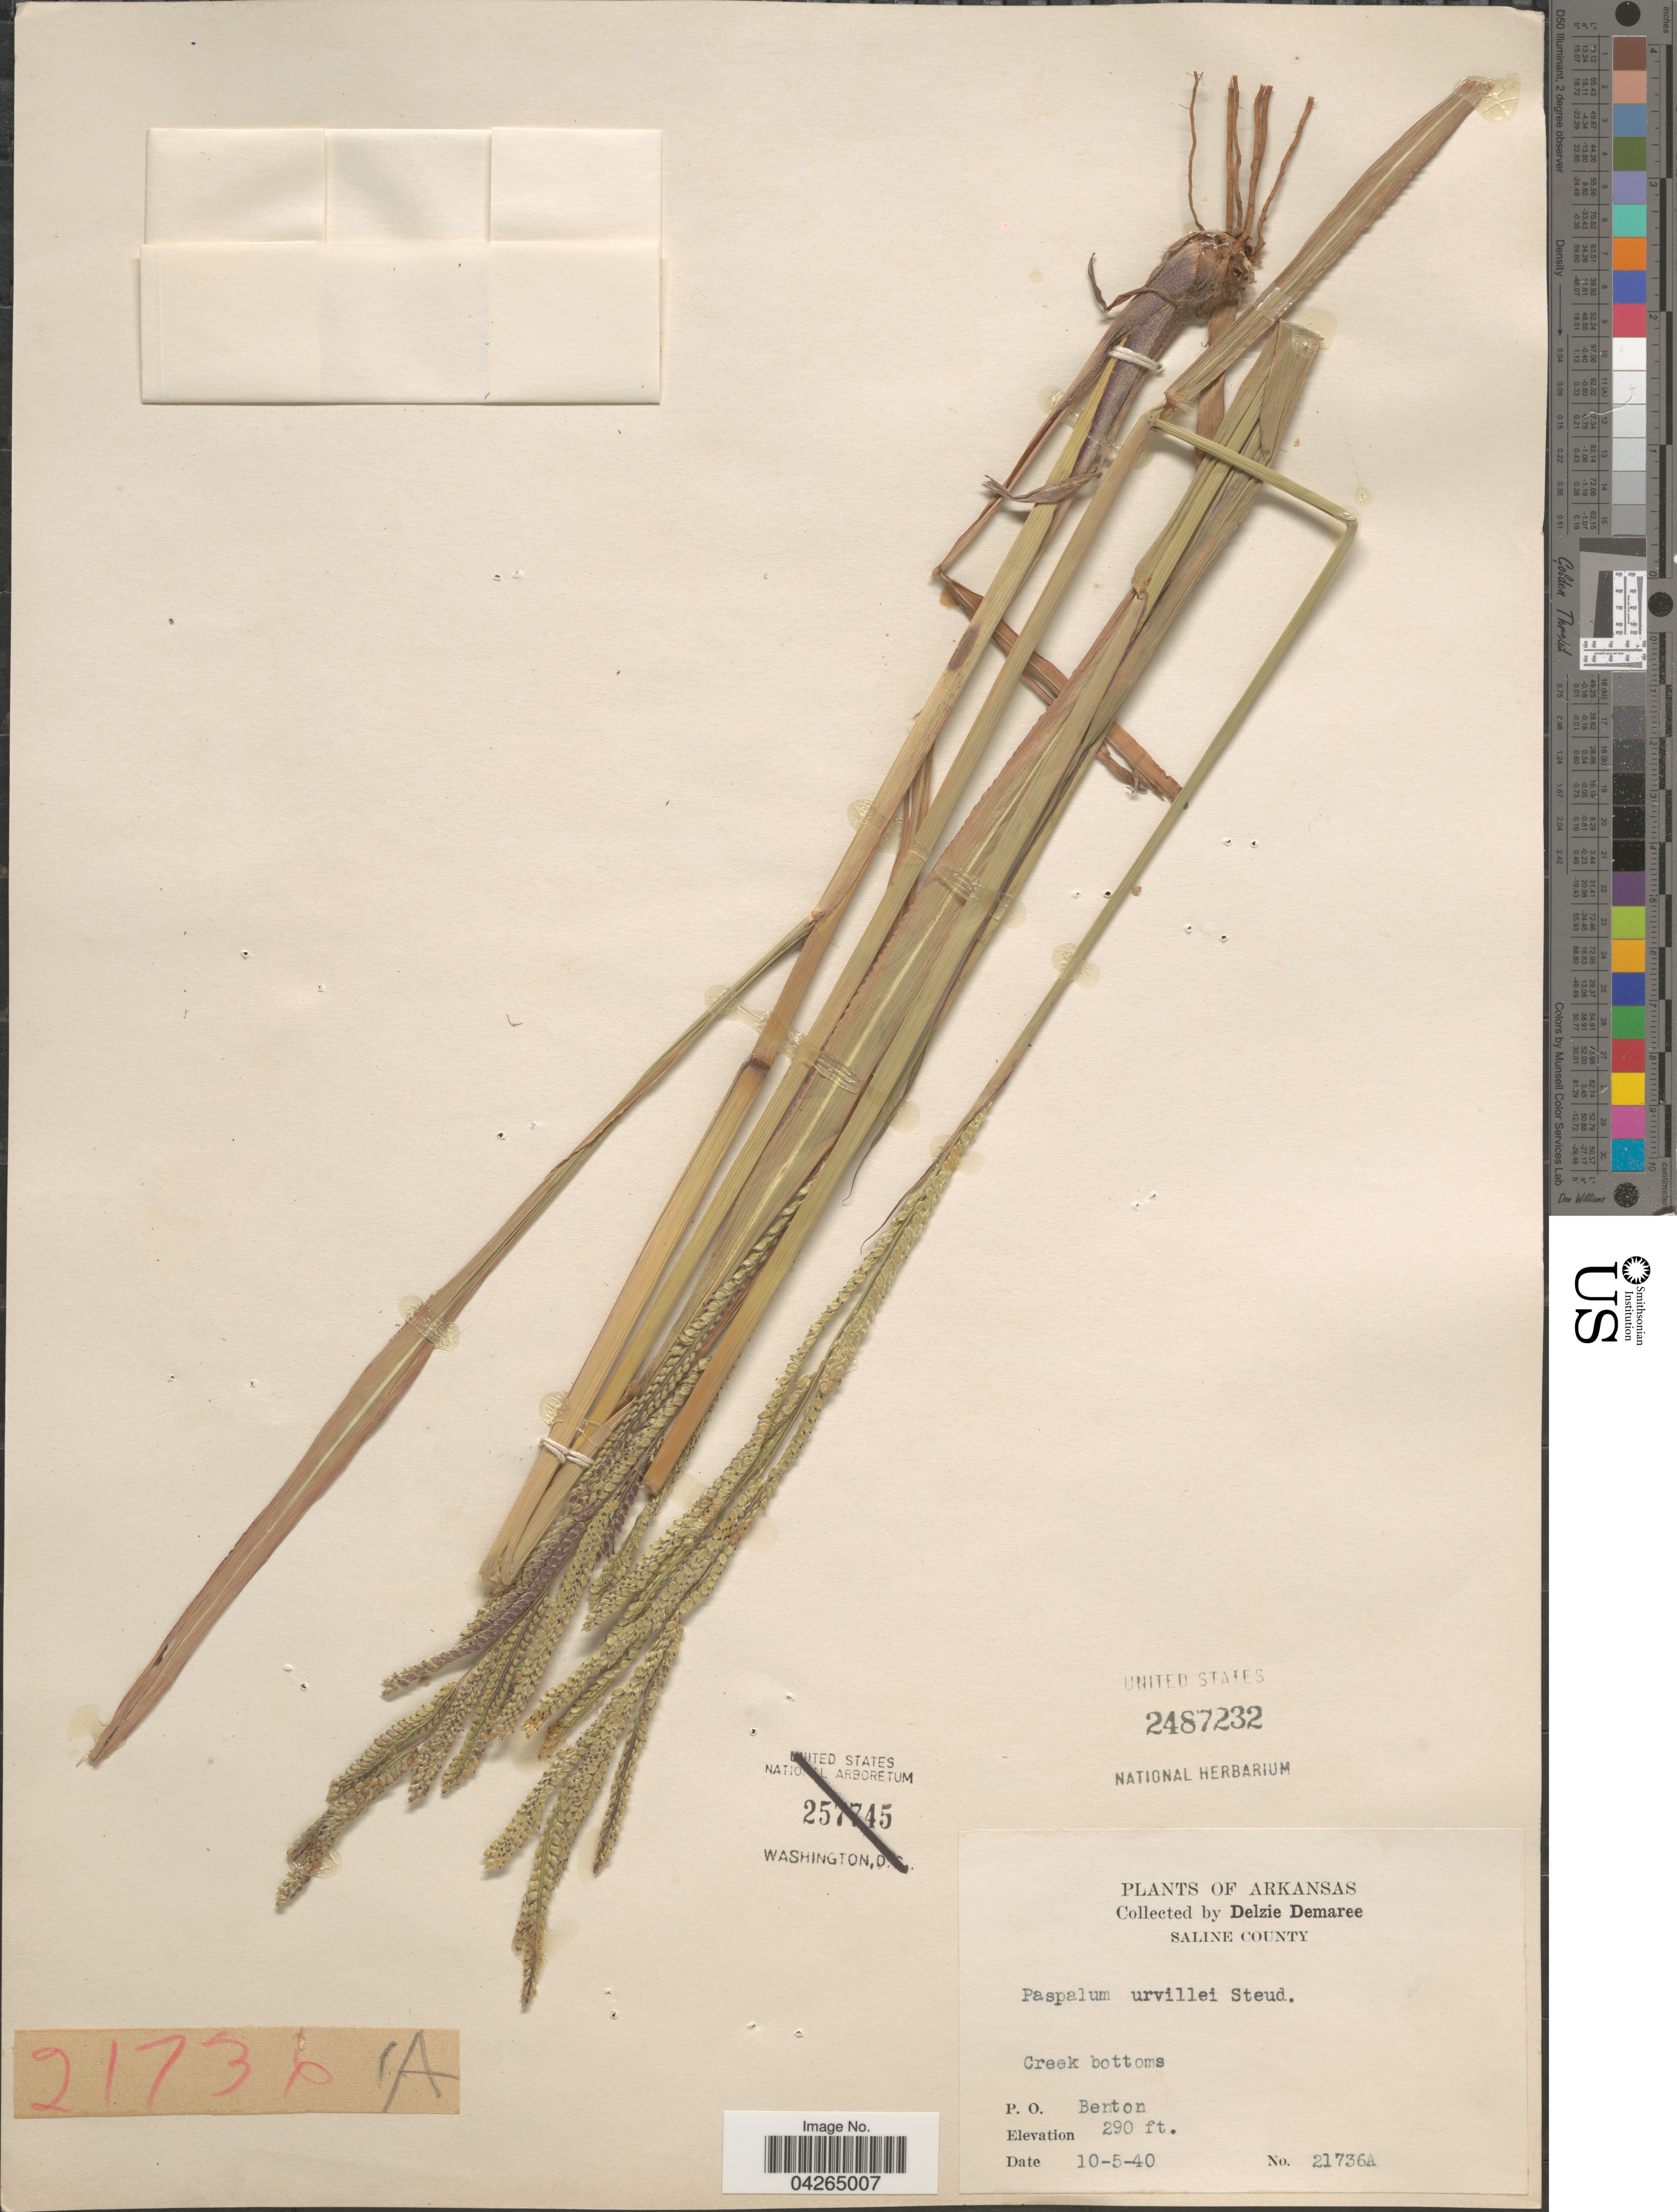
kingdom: Plantae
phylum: Tracheophyta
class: Liliopsida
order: Poales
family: Poaceae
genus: Paspalum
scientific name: Paspalum urvillei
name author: Steud.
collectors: D. Demaree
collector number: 21736A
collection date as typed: Transcribed d/m/y: 5/10/40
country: United States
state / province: Arkansas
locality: Saline County. Creek bottoms. P. O. Benton.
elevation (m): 88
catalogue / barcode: US 2487232